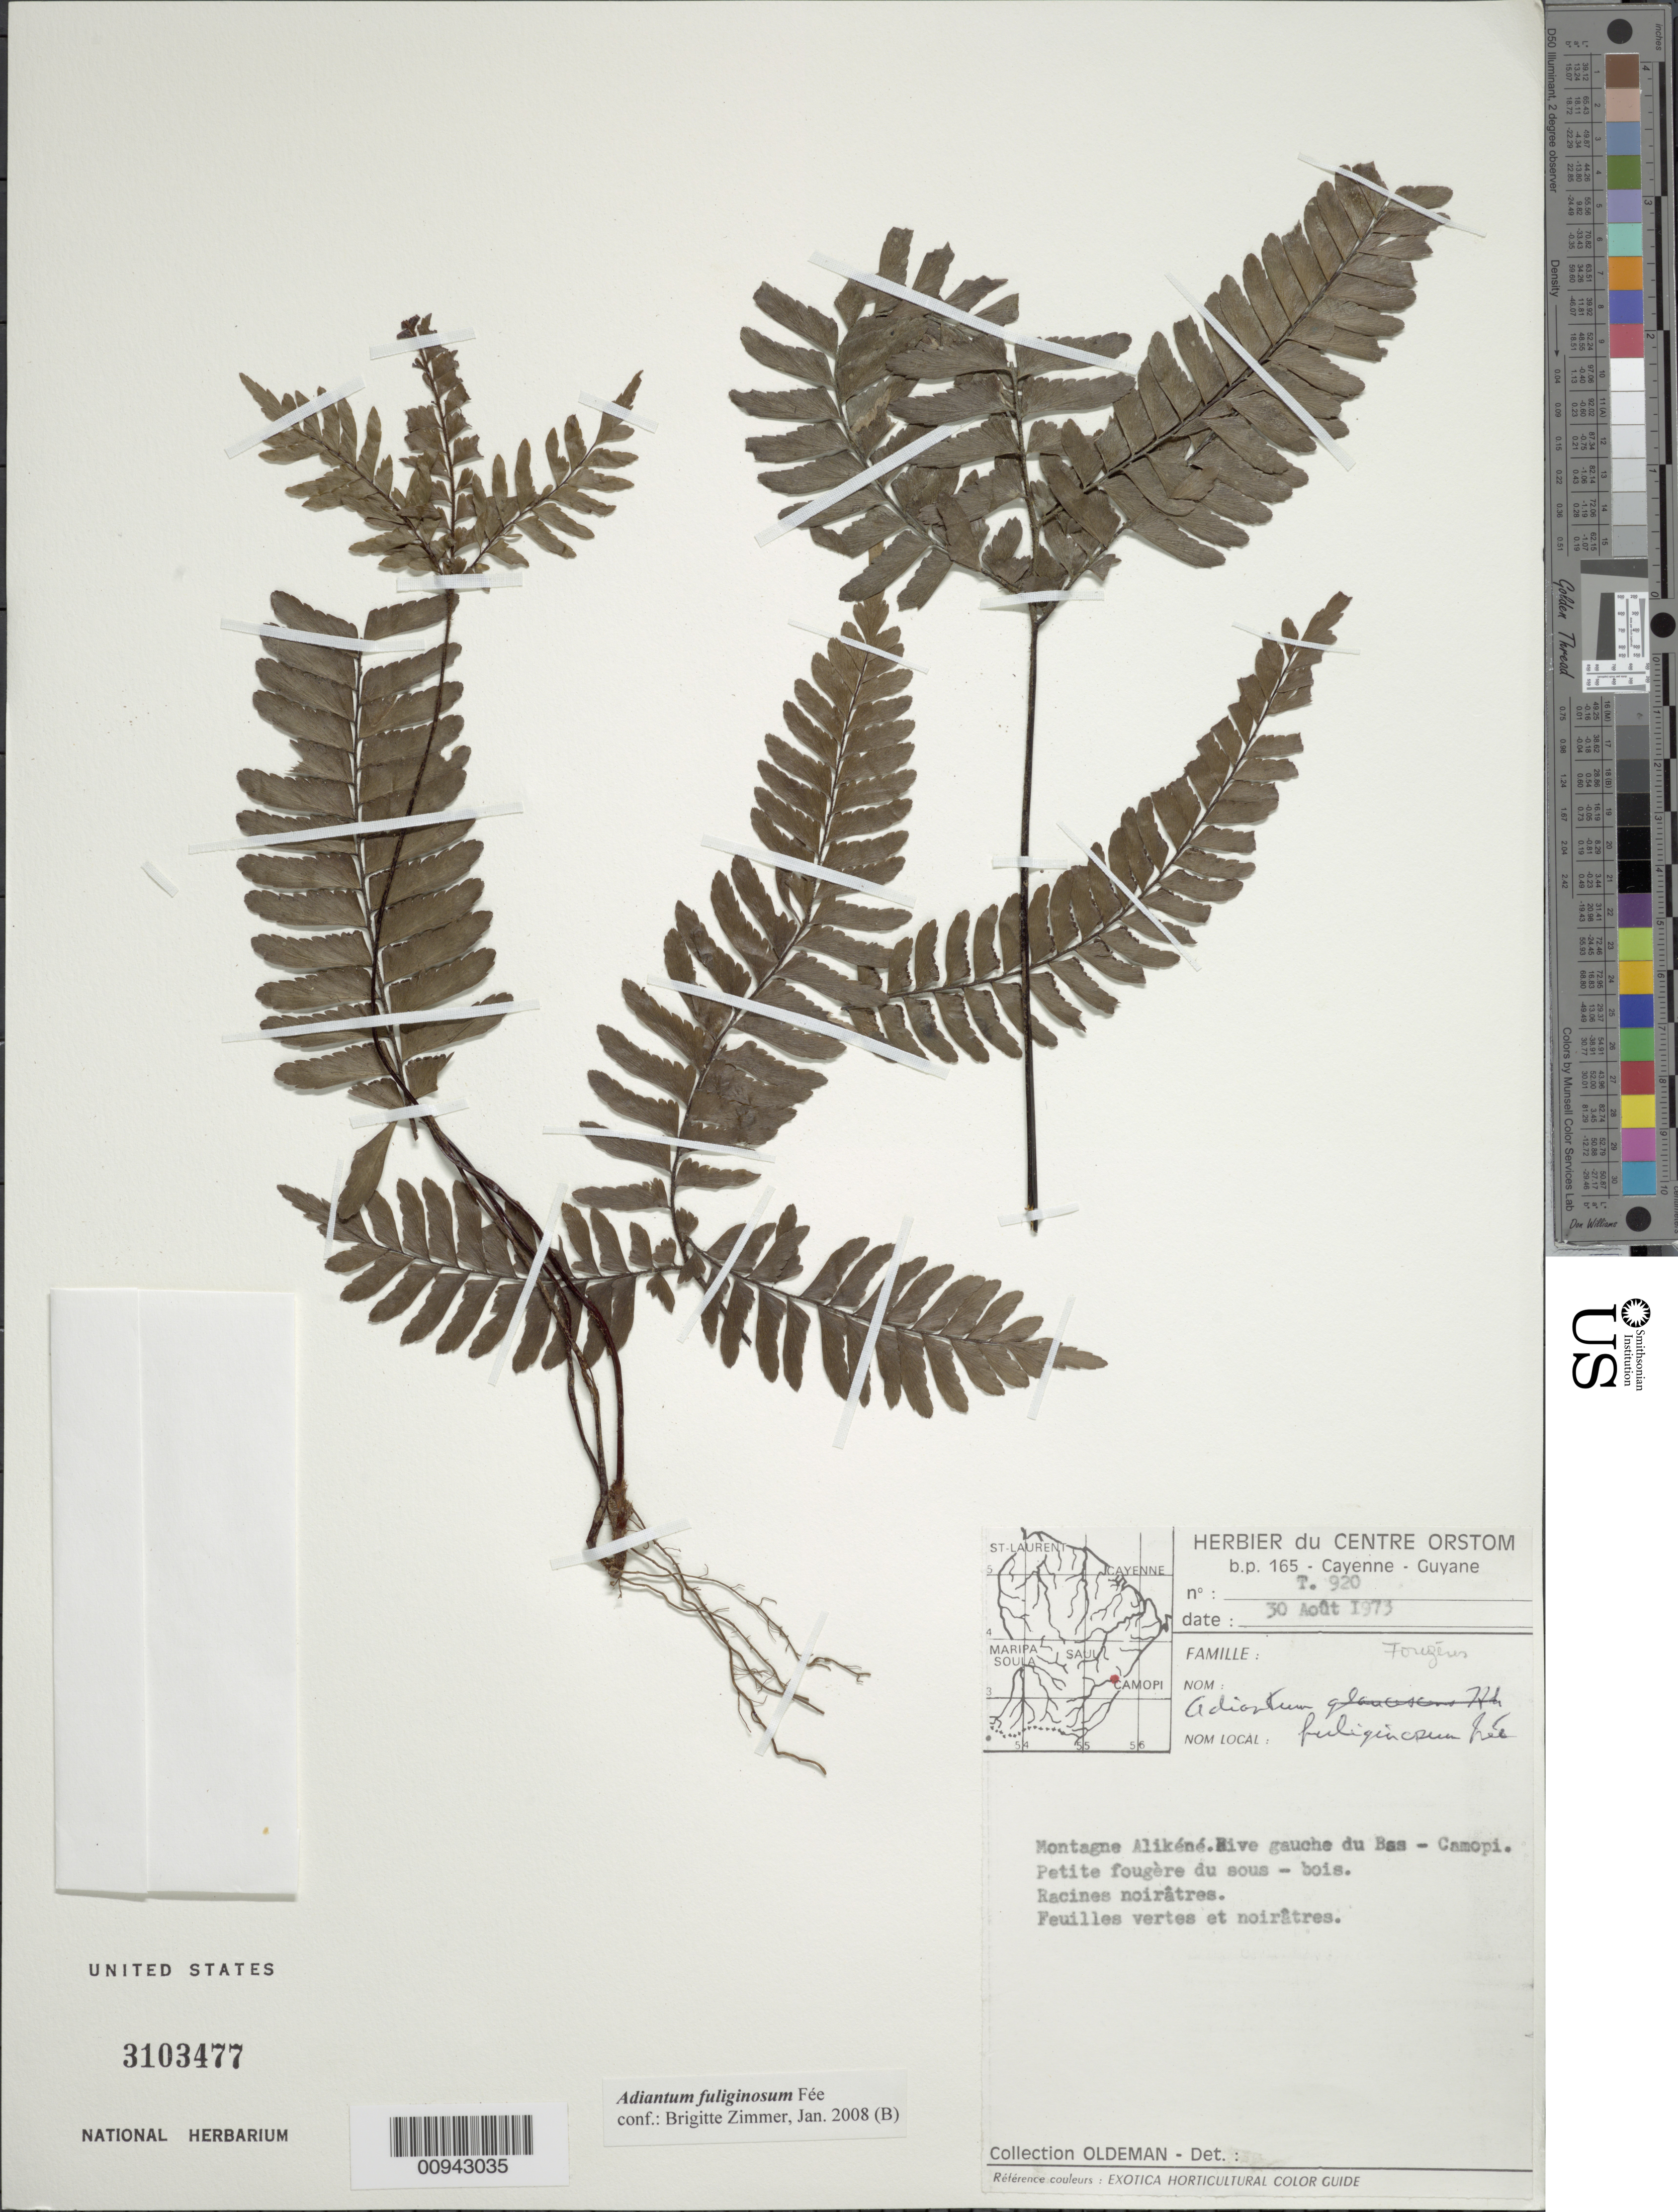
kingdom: Plantae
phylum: Tracheophyta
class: Polypodiopsida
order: Polypodiales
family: Pteridaceae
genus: Adiantum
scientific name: Adiantum fuliginosum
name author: Fée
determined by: Zimmer, B.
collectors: R. Oldeman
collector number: T 920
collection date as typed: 30-Aug-73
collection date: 1973-08-30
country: French Guiana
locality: Montagne Alikéné, Rive gauche du Bas-Camopi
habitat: Petite fougere du sous-bois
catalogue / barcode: US 3103477